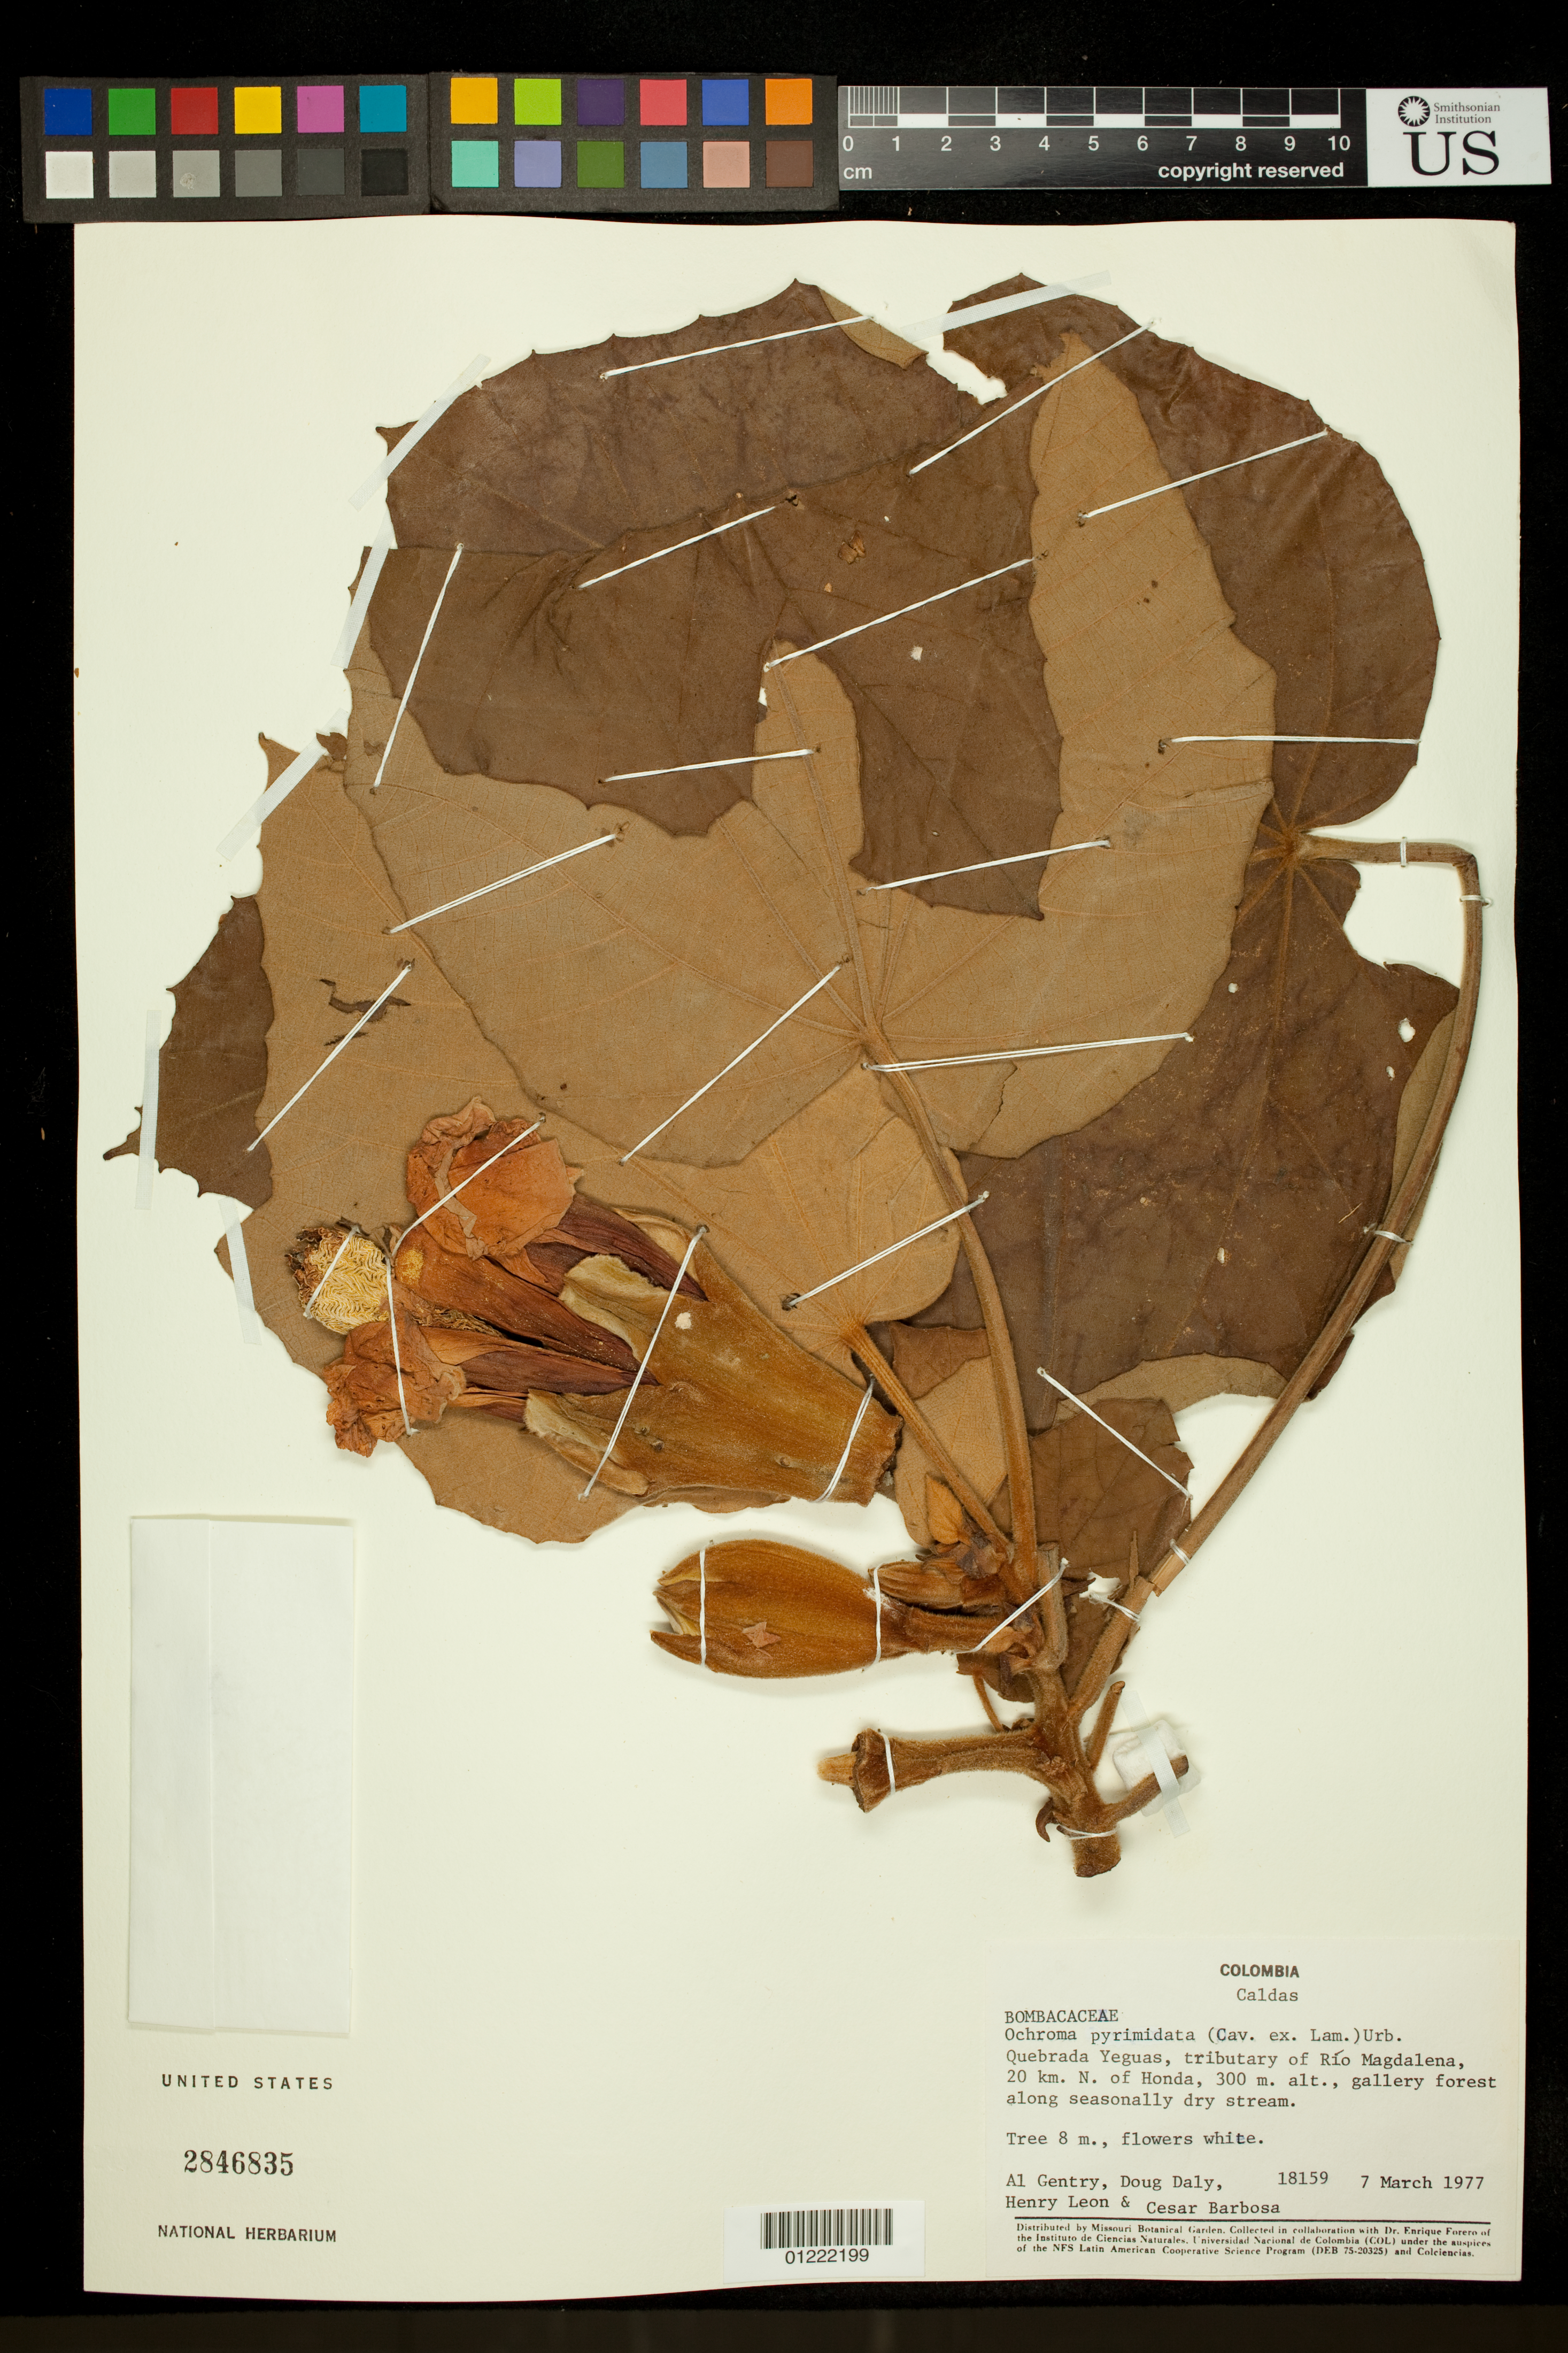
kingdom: Plantae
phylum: Tracheophyta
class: Magnoliopsida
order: Malvales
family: Malvaceae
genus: Ochroma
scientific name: Ochroma pyramidale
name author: (Cav. ex Lam.) Urb.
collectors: A. H. Gentry, D. C. Daly, Henry Leon & C. E. Barbosa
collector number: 18159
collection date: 1977-03-07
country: Colombia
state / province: Caldas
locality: Quebrada Yeguas, tributary of Rio Magdalena, 20 km. N. of Honda, 300 m. alt., gallery forest along seasonally dry stream.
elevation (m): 300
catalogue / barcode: US 2846835